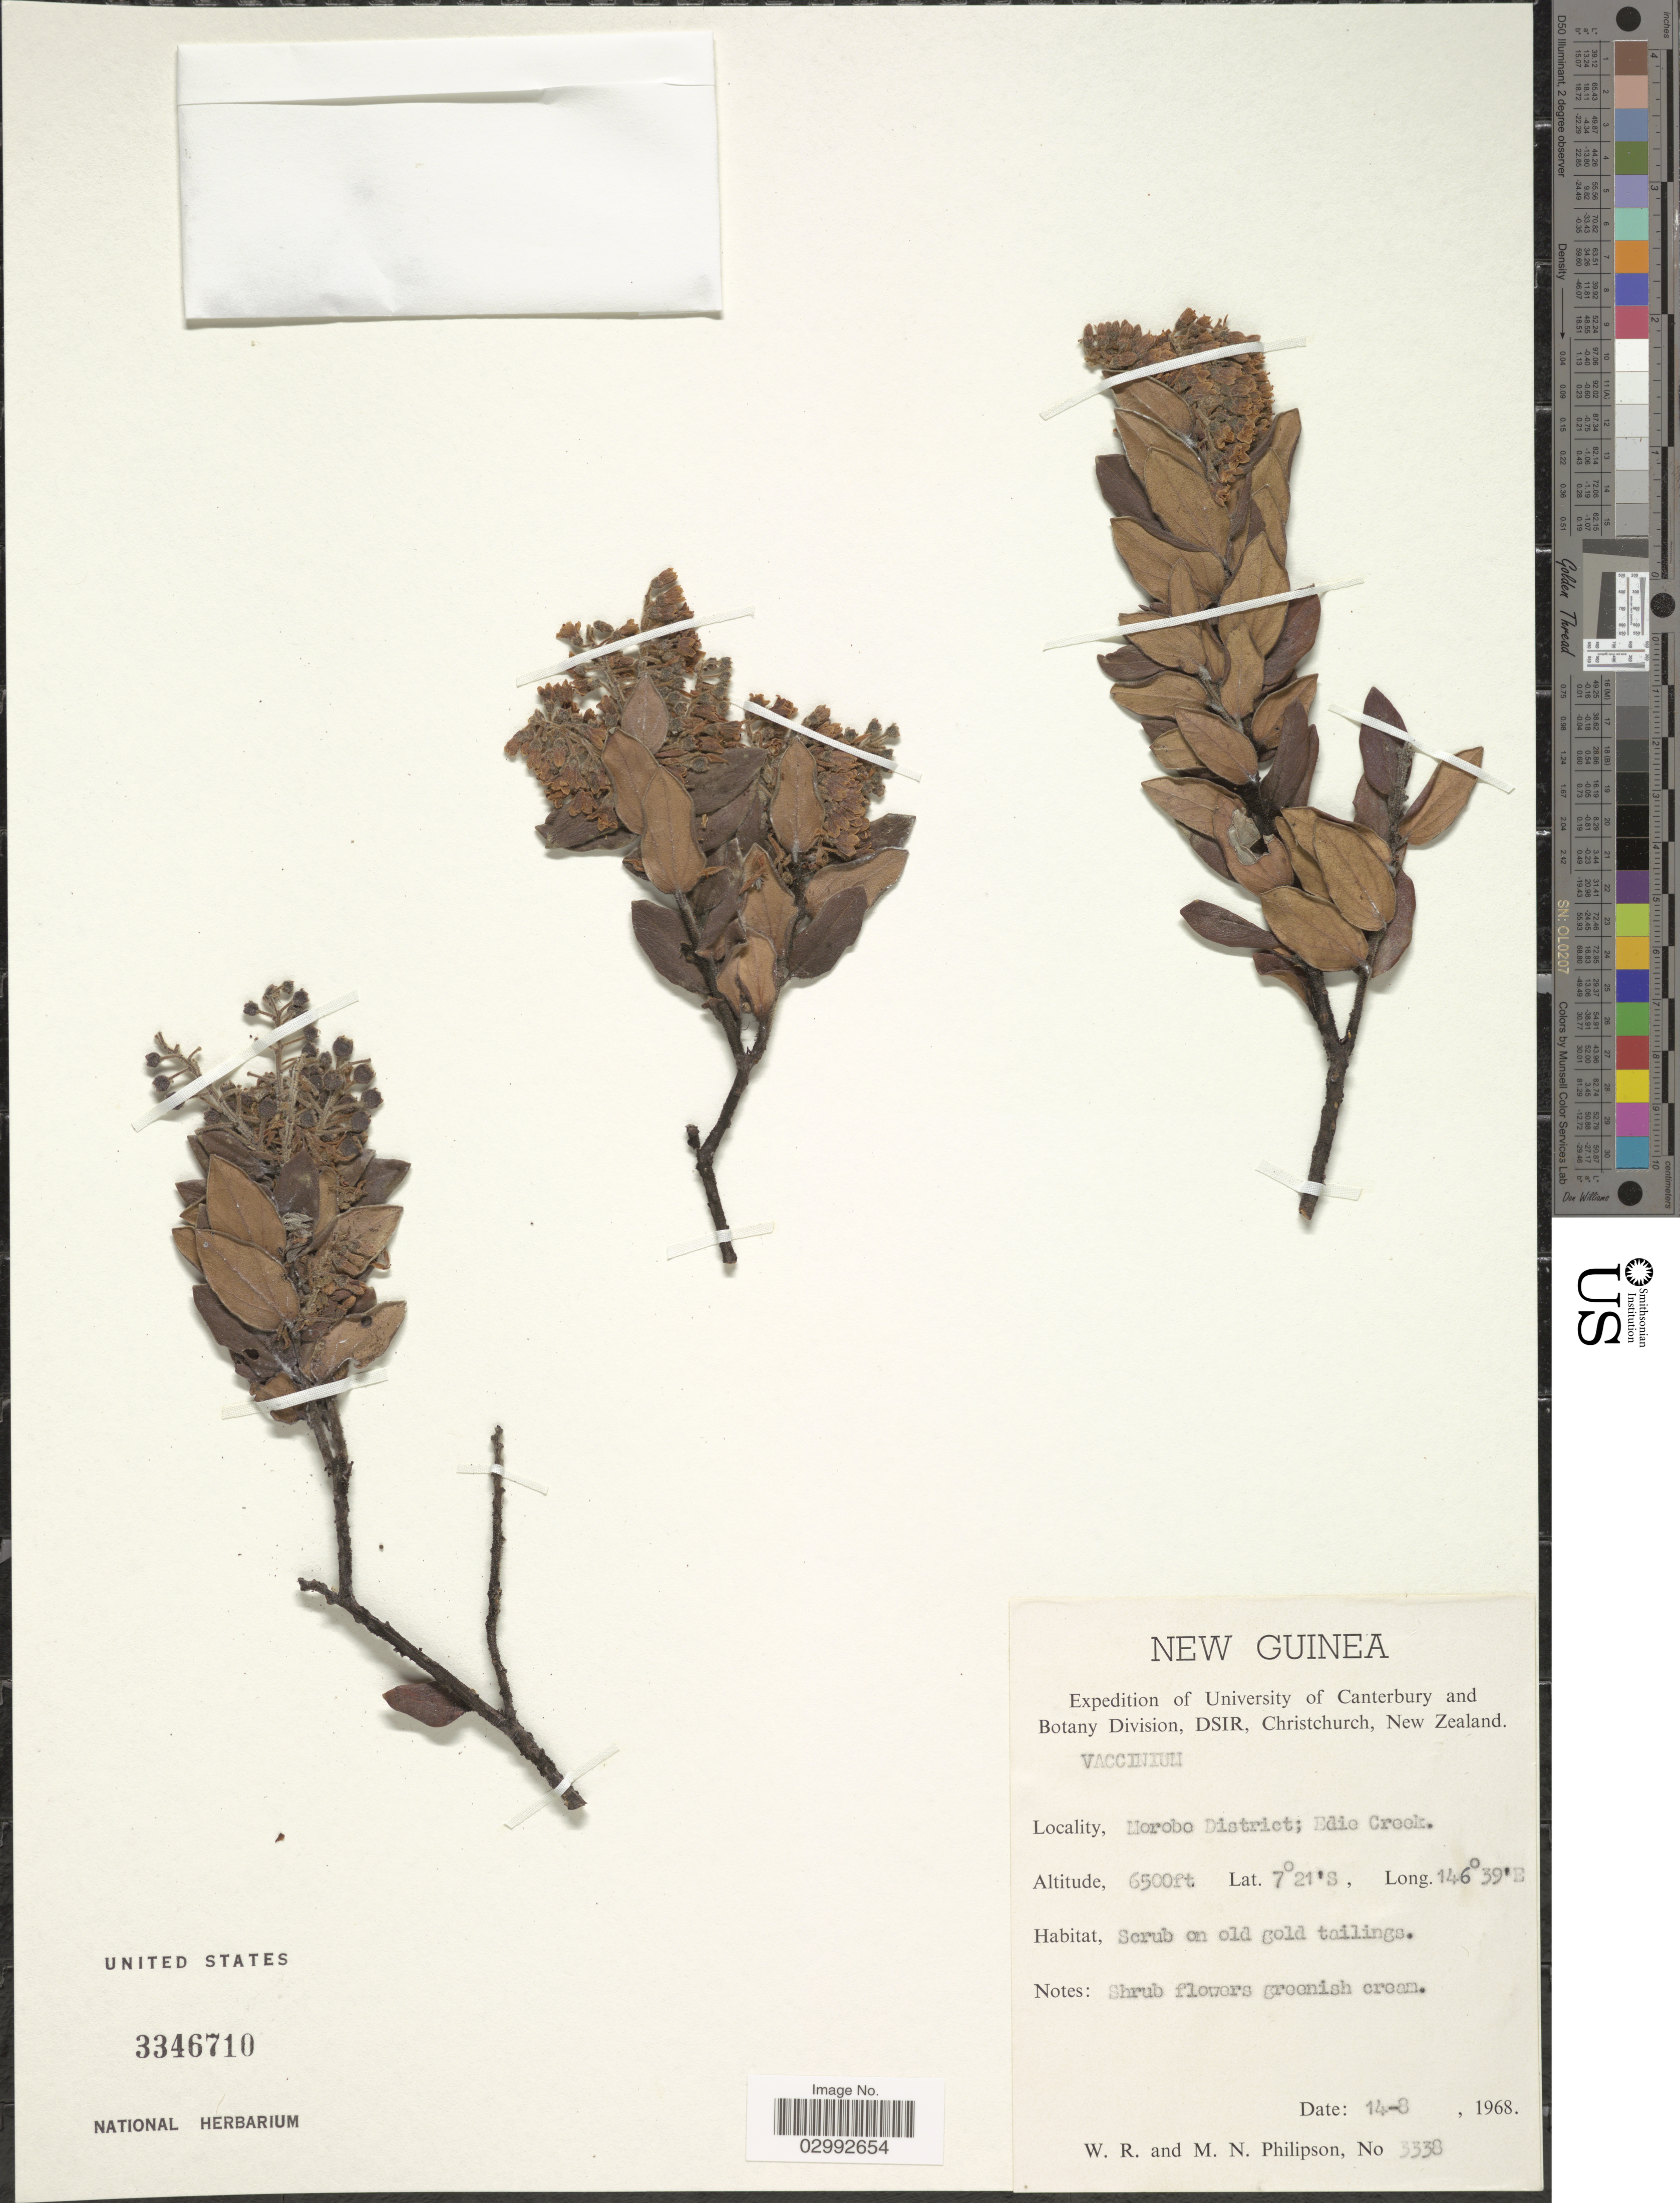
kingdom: Plantae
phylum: Tracheophyta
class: Magnoliopsida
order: Ericales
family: Ericaceae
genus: Vaccinium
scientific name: Vaccinium molle var. mollissimum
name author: (Sleumer) Sleumer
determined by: Tamayo, Maverick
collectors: W. R. Philipson & M. Philipson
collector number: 3338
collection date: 1968-08-14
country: Papua New Guinea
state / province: Morobe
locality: New Guinea, Morobe District; Edie Creek.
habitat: Scrub on old gold tailings.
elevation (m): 1981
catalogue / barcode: US 3346710